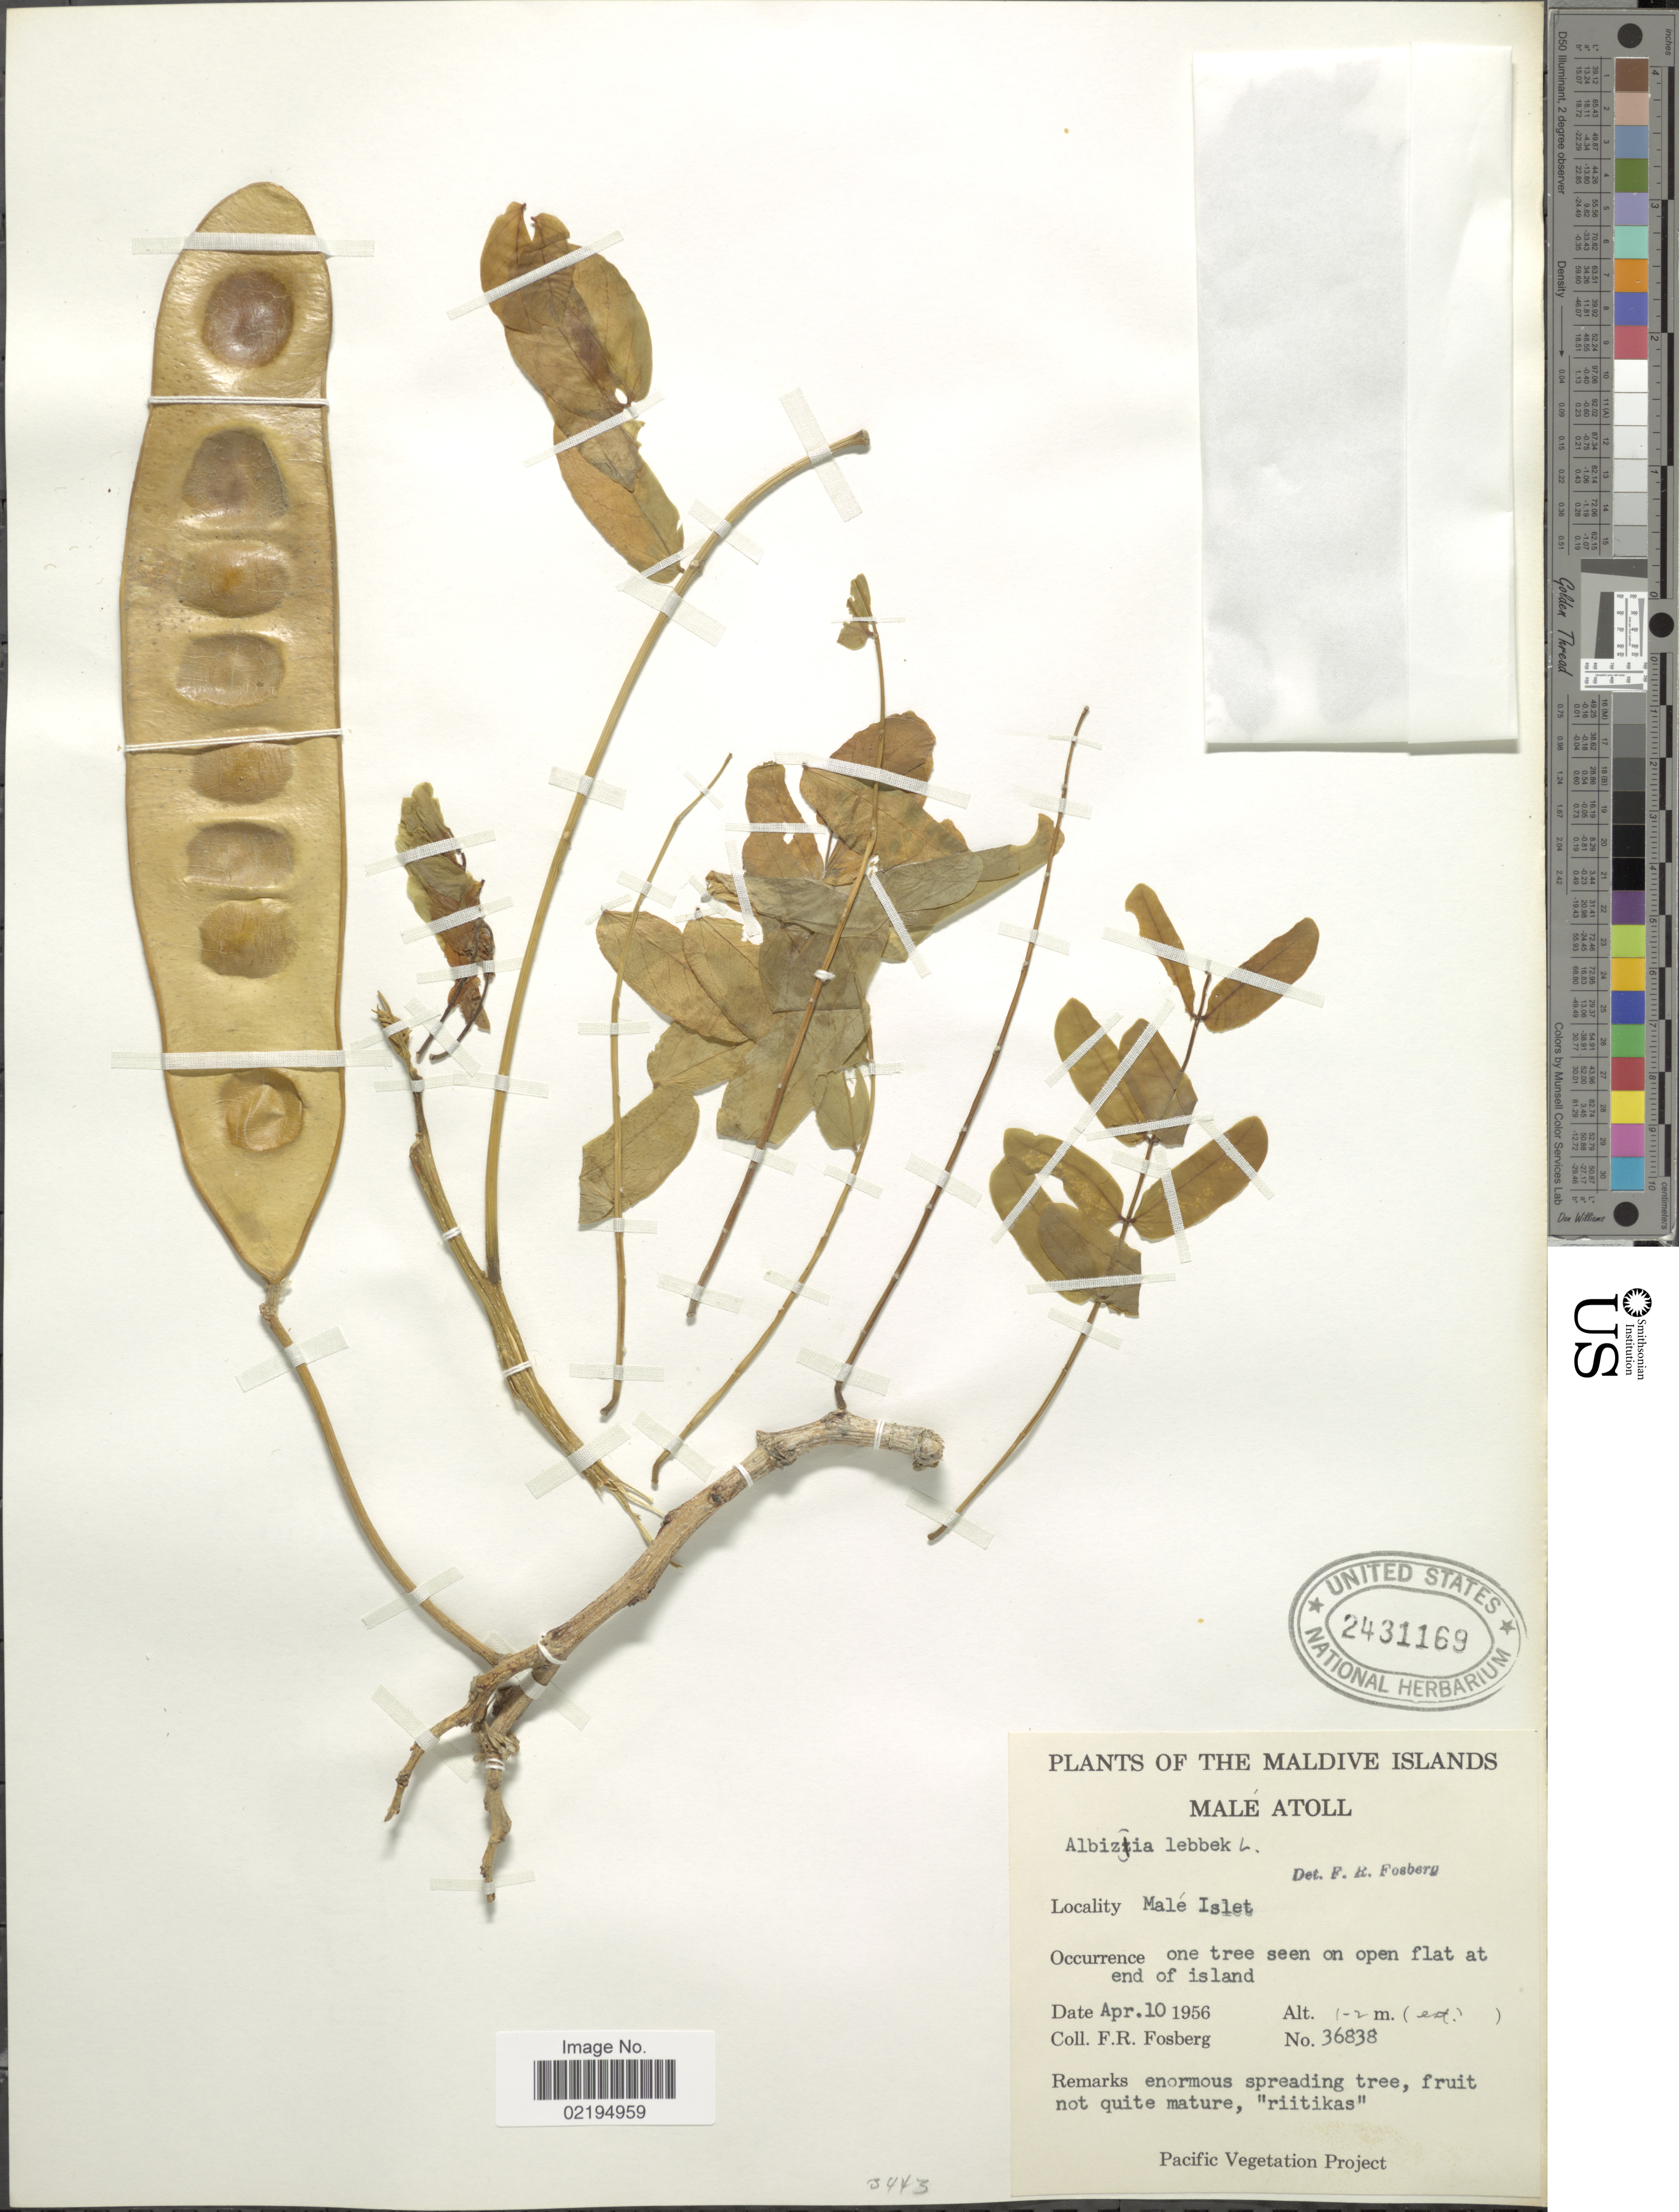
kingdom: Plantae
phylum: Tracheophyta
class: Magnoliopsida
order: Fabales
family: Fabaceae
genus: Albizia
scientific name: Albizia lebbeck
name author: (L.) Benth.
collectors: F. R. Fosberg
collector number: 36838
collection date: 1956-10-10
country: Maldive Islands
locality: Male Atoll, Male Islet, one tree seen on open flat at end of island.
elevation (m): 1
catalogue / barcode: US 2431169